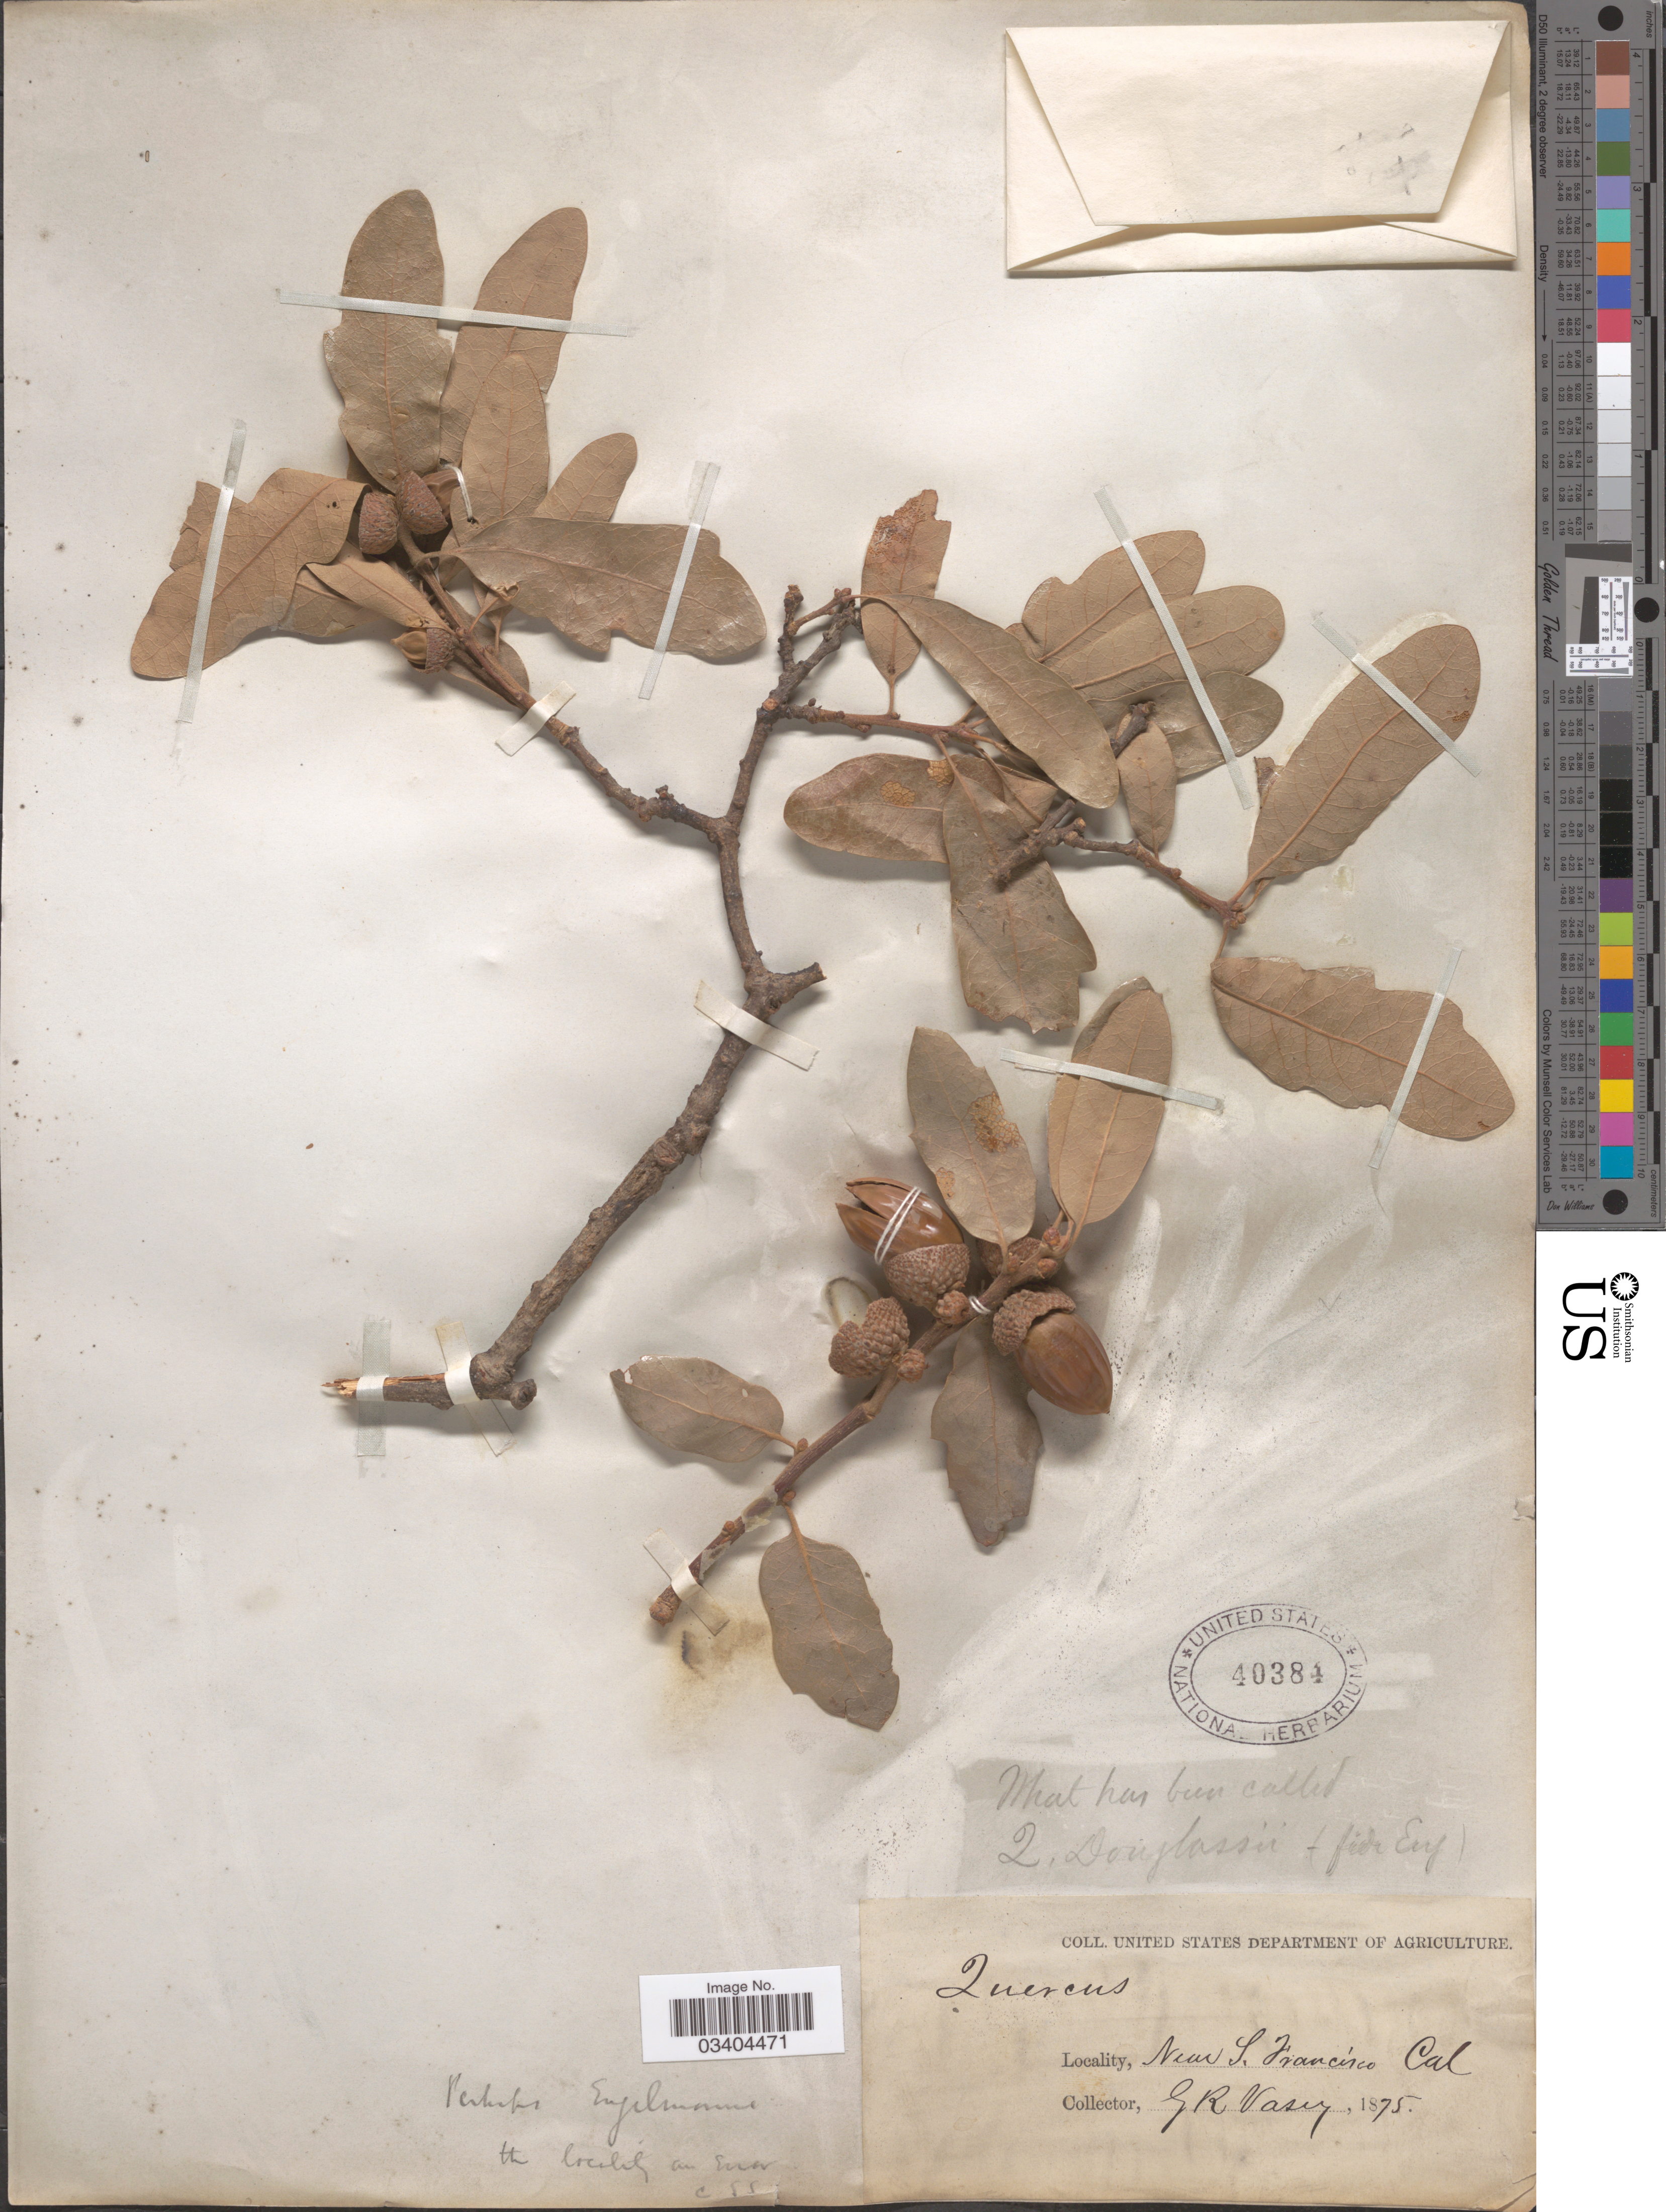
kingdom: Plantae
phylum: Tracheophyta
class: Magnoliopsida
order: Fagales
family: Fagaceae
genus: Quercus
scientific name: Quercus engelmannii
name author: Greene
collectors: G. R. Vasey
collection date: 1875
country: United States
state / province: California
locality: Near S. Francisco.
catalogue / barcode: US 40384